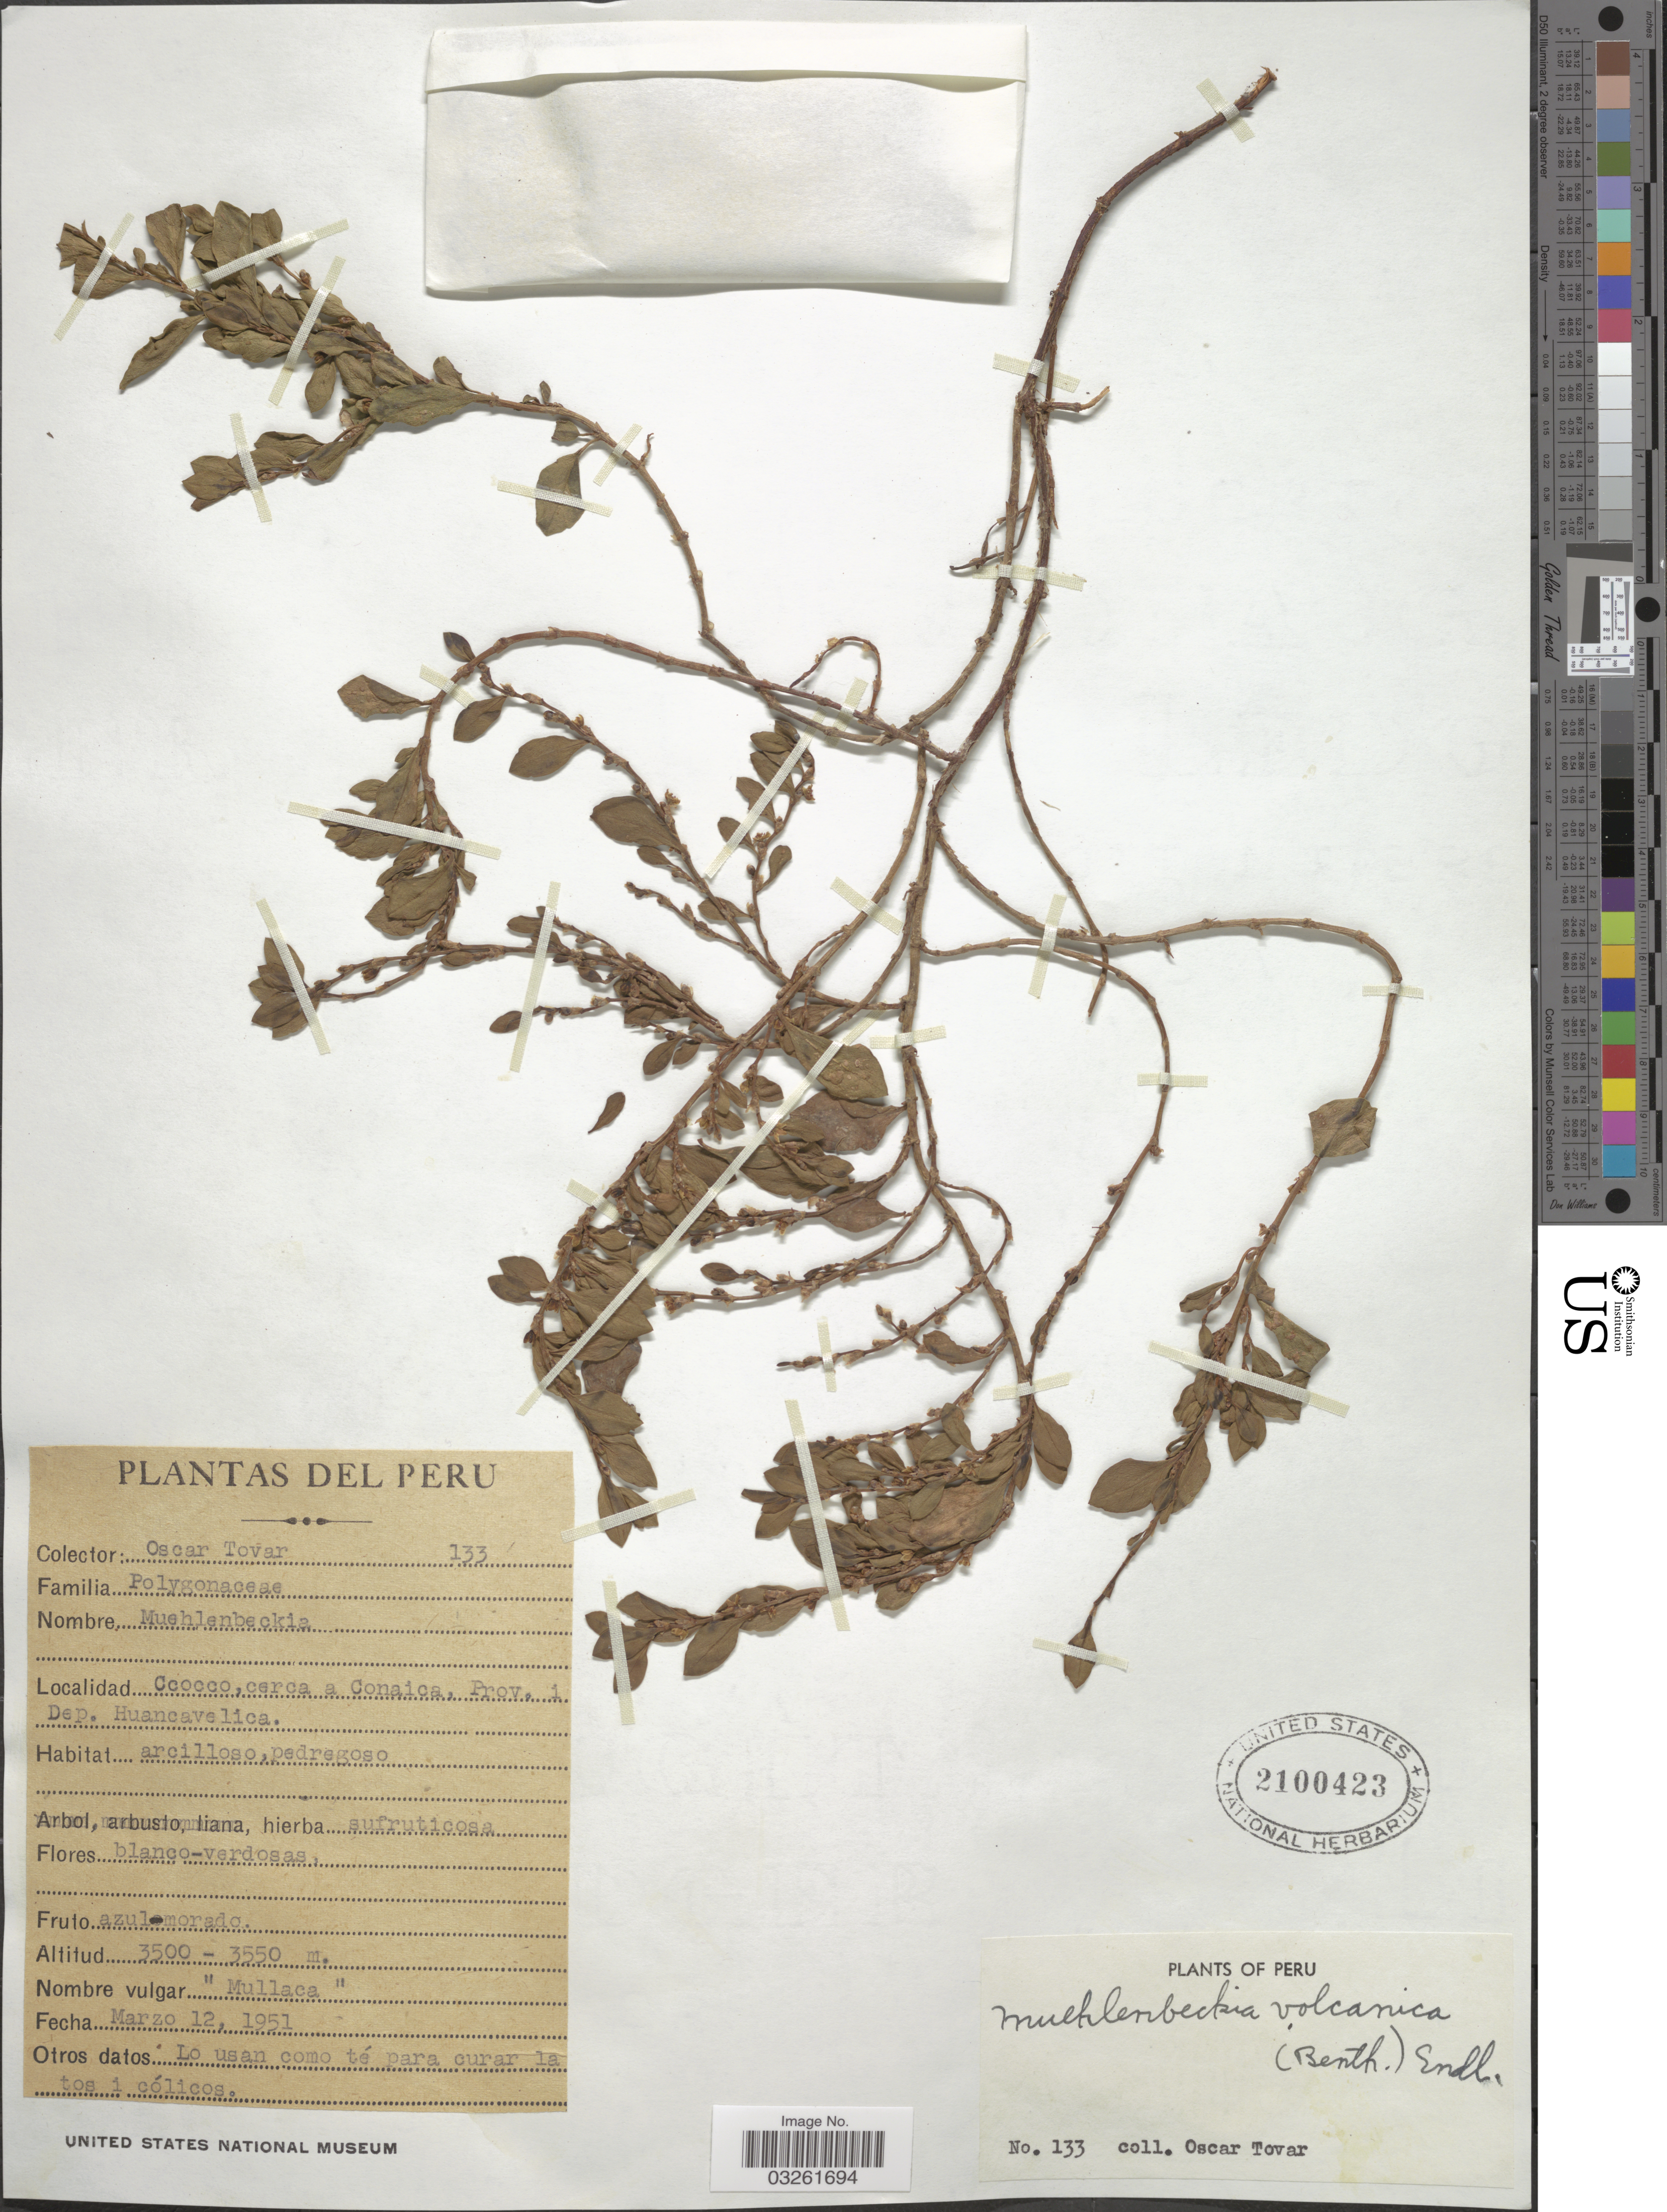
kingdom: Plantae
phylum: Tracheophyta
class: Magnoliopsida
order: Caryophyllales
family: Polygonaceae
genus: Muehlenbeckia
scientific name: Muehlenbeckia volcanica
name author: (Benth.) Endl.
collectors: Ó. Tovar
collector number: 133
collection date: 1951-03-12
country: Peru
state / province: Huancavelica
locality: Ccocco, cerca a Conaica, Prov. i Dep. Huancavelica.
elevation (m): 3500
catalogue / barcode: US 2100423